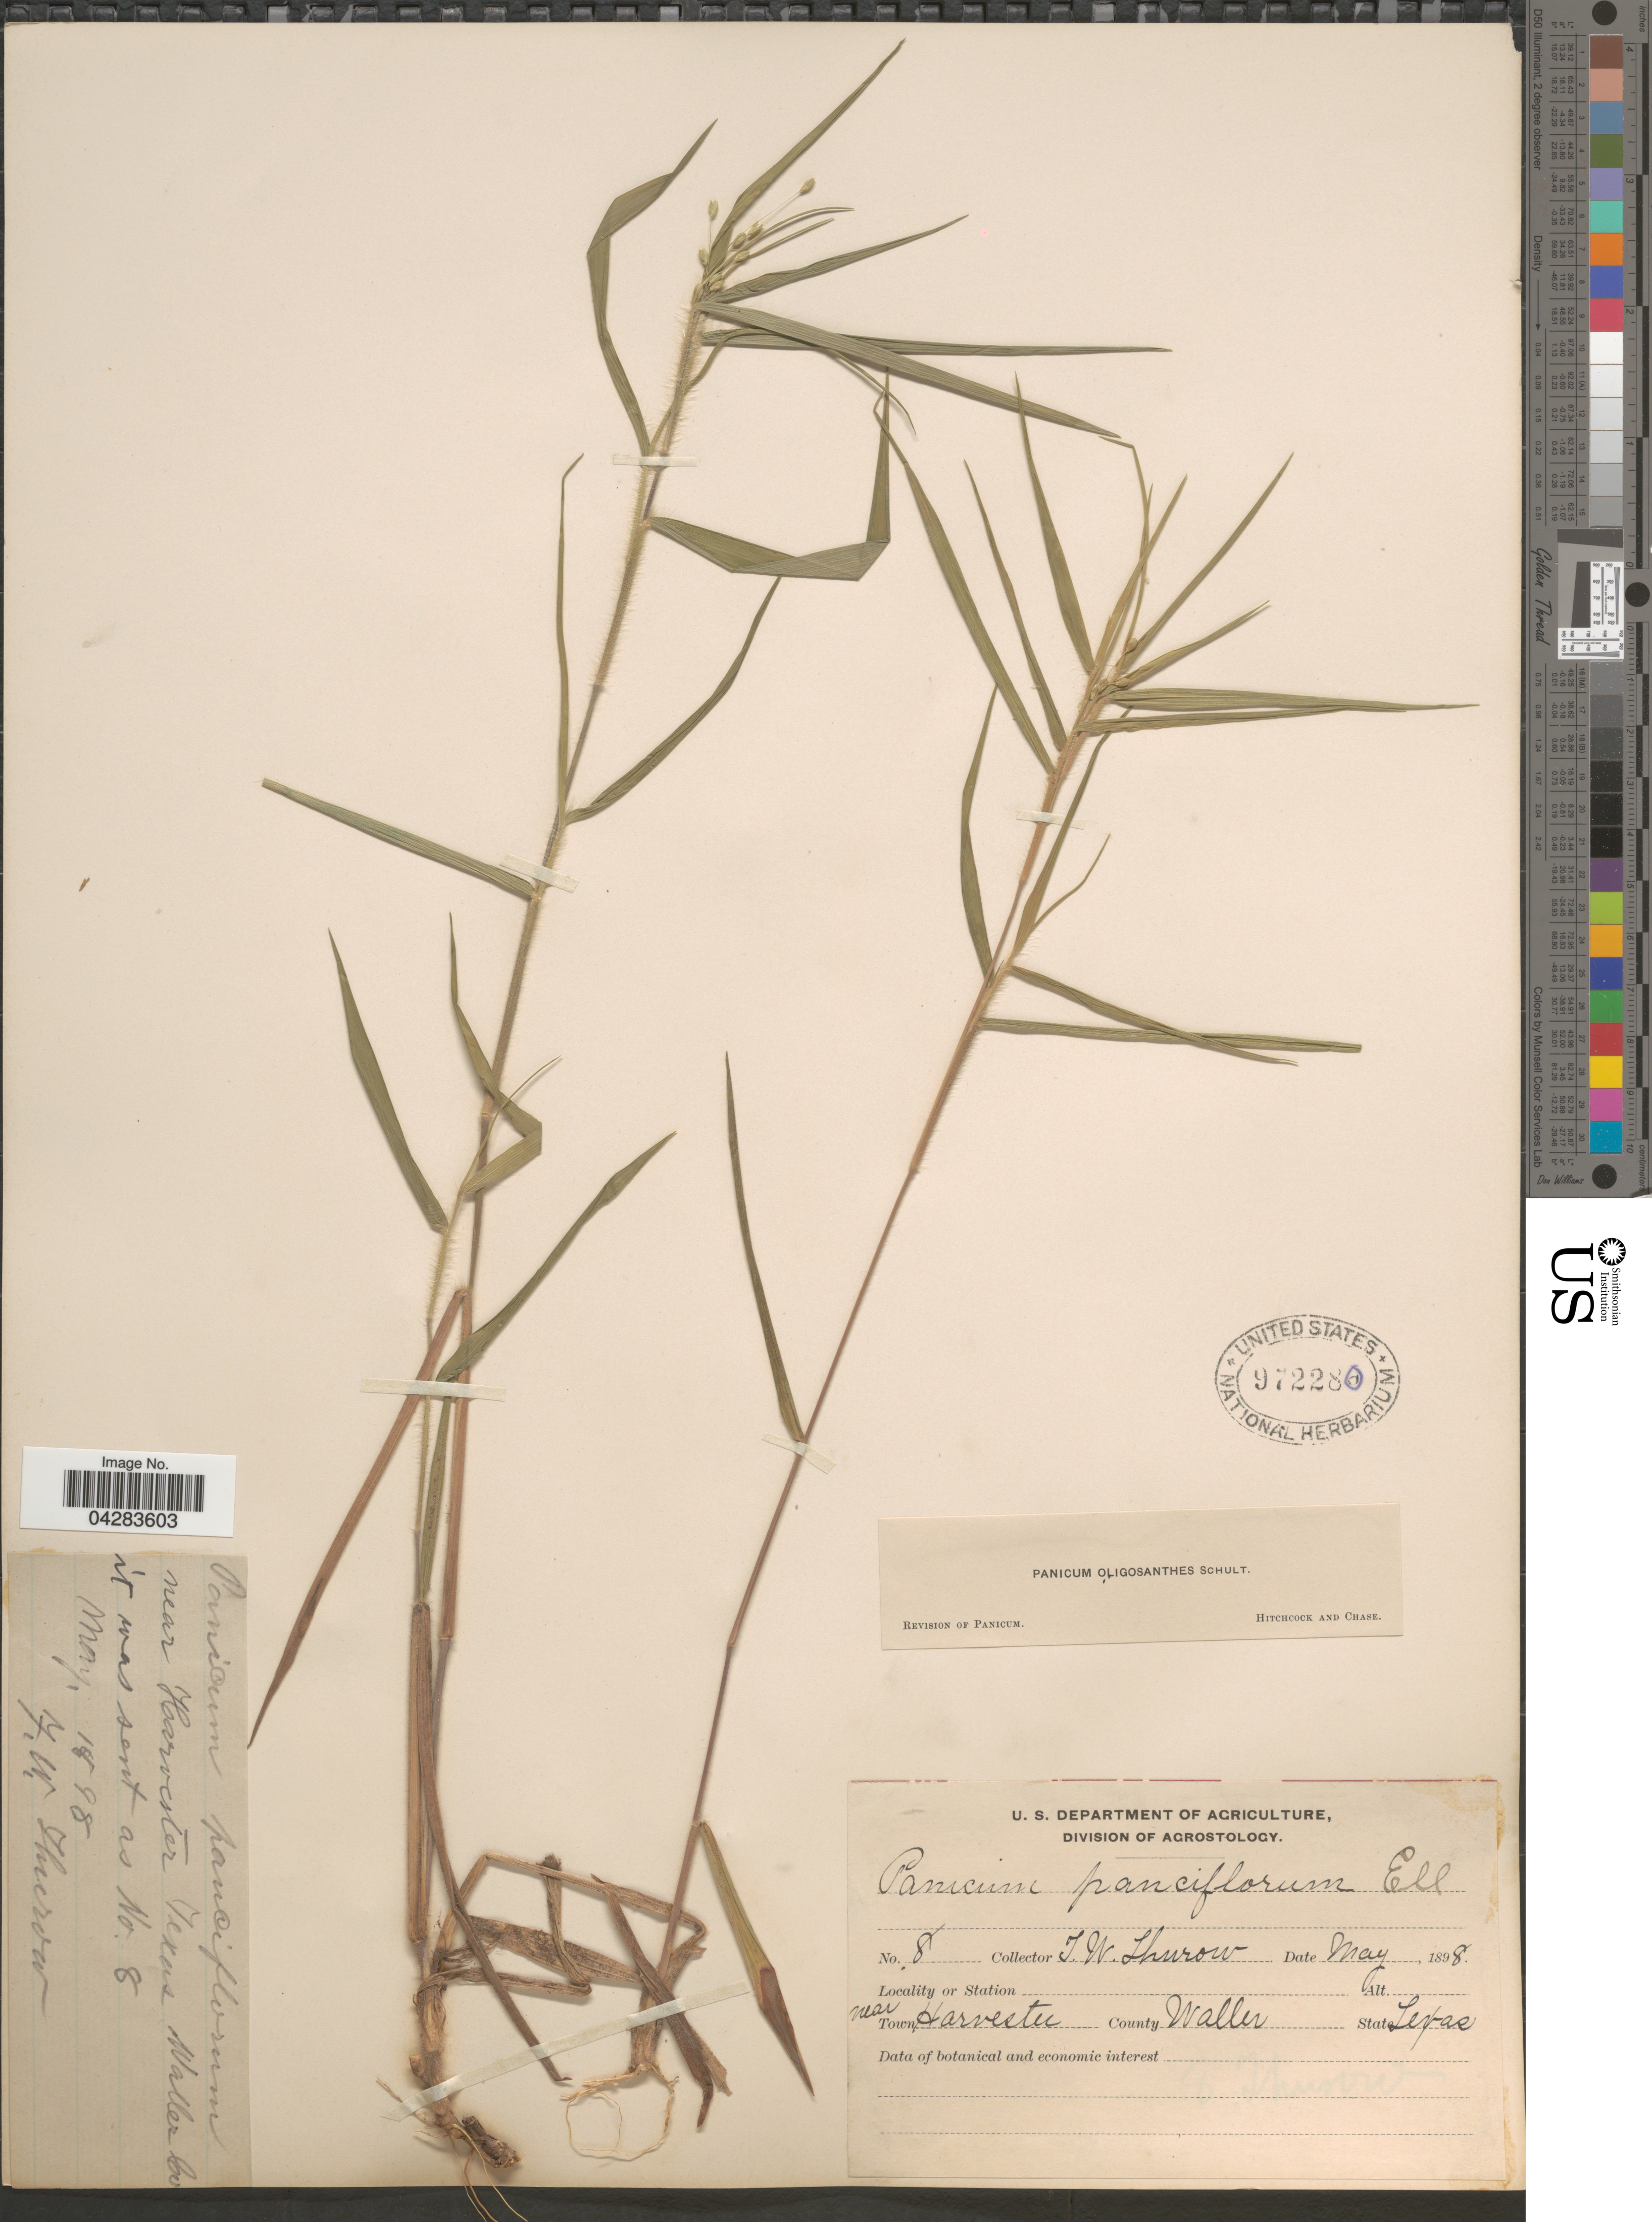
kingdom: Plantae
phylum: Tracheophyta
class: Liliopsida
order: Poales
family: Poaceae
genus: Dichanthelium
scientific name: Dichanthelium oligosanthes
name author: (Schult.) Gould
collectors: F. W. Thurow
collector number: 8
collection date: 1898-05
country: United States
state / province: Texas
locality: Town near Harvester. County Waller.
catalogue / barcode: US 972280